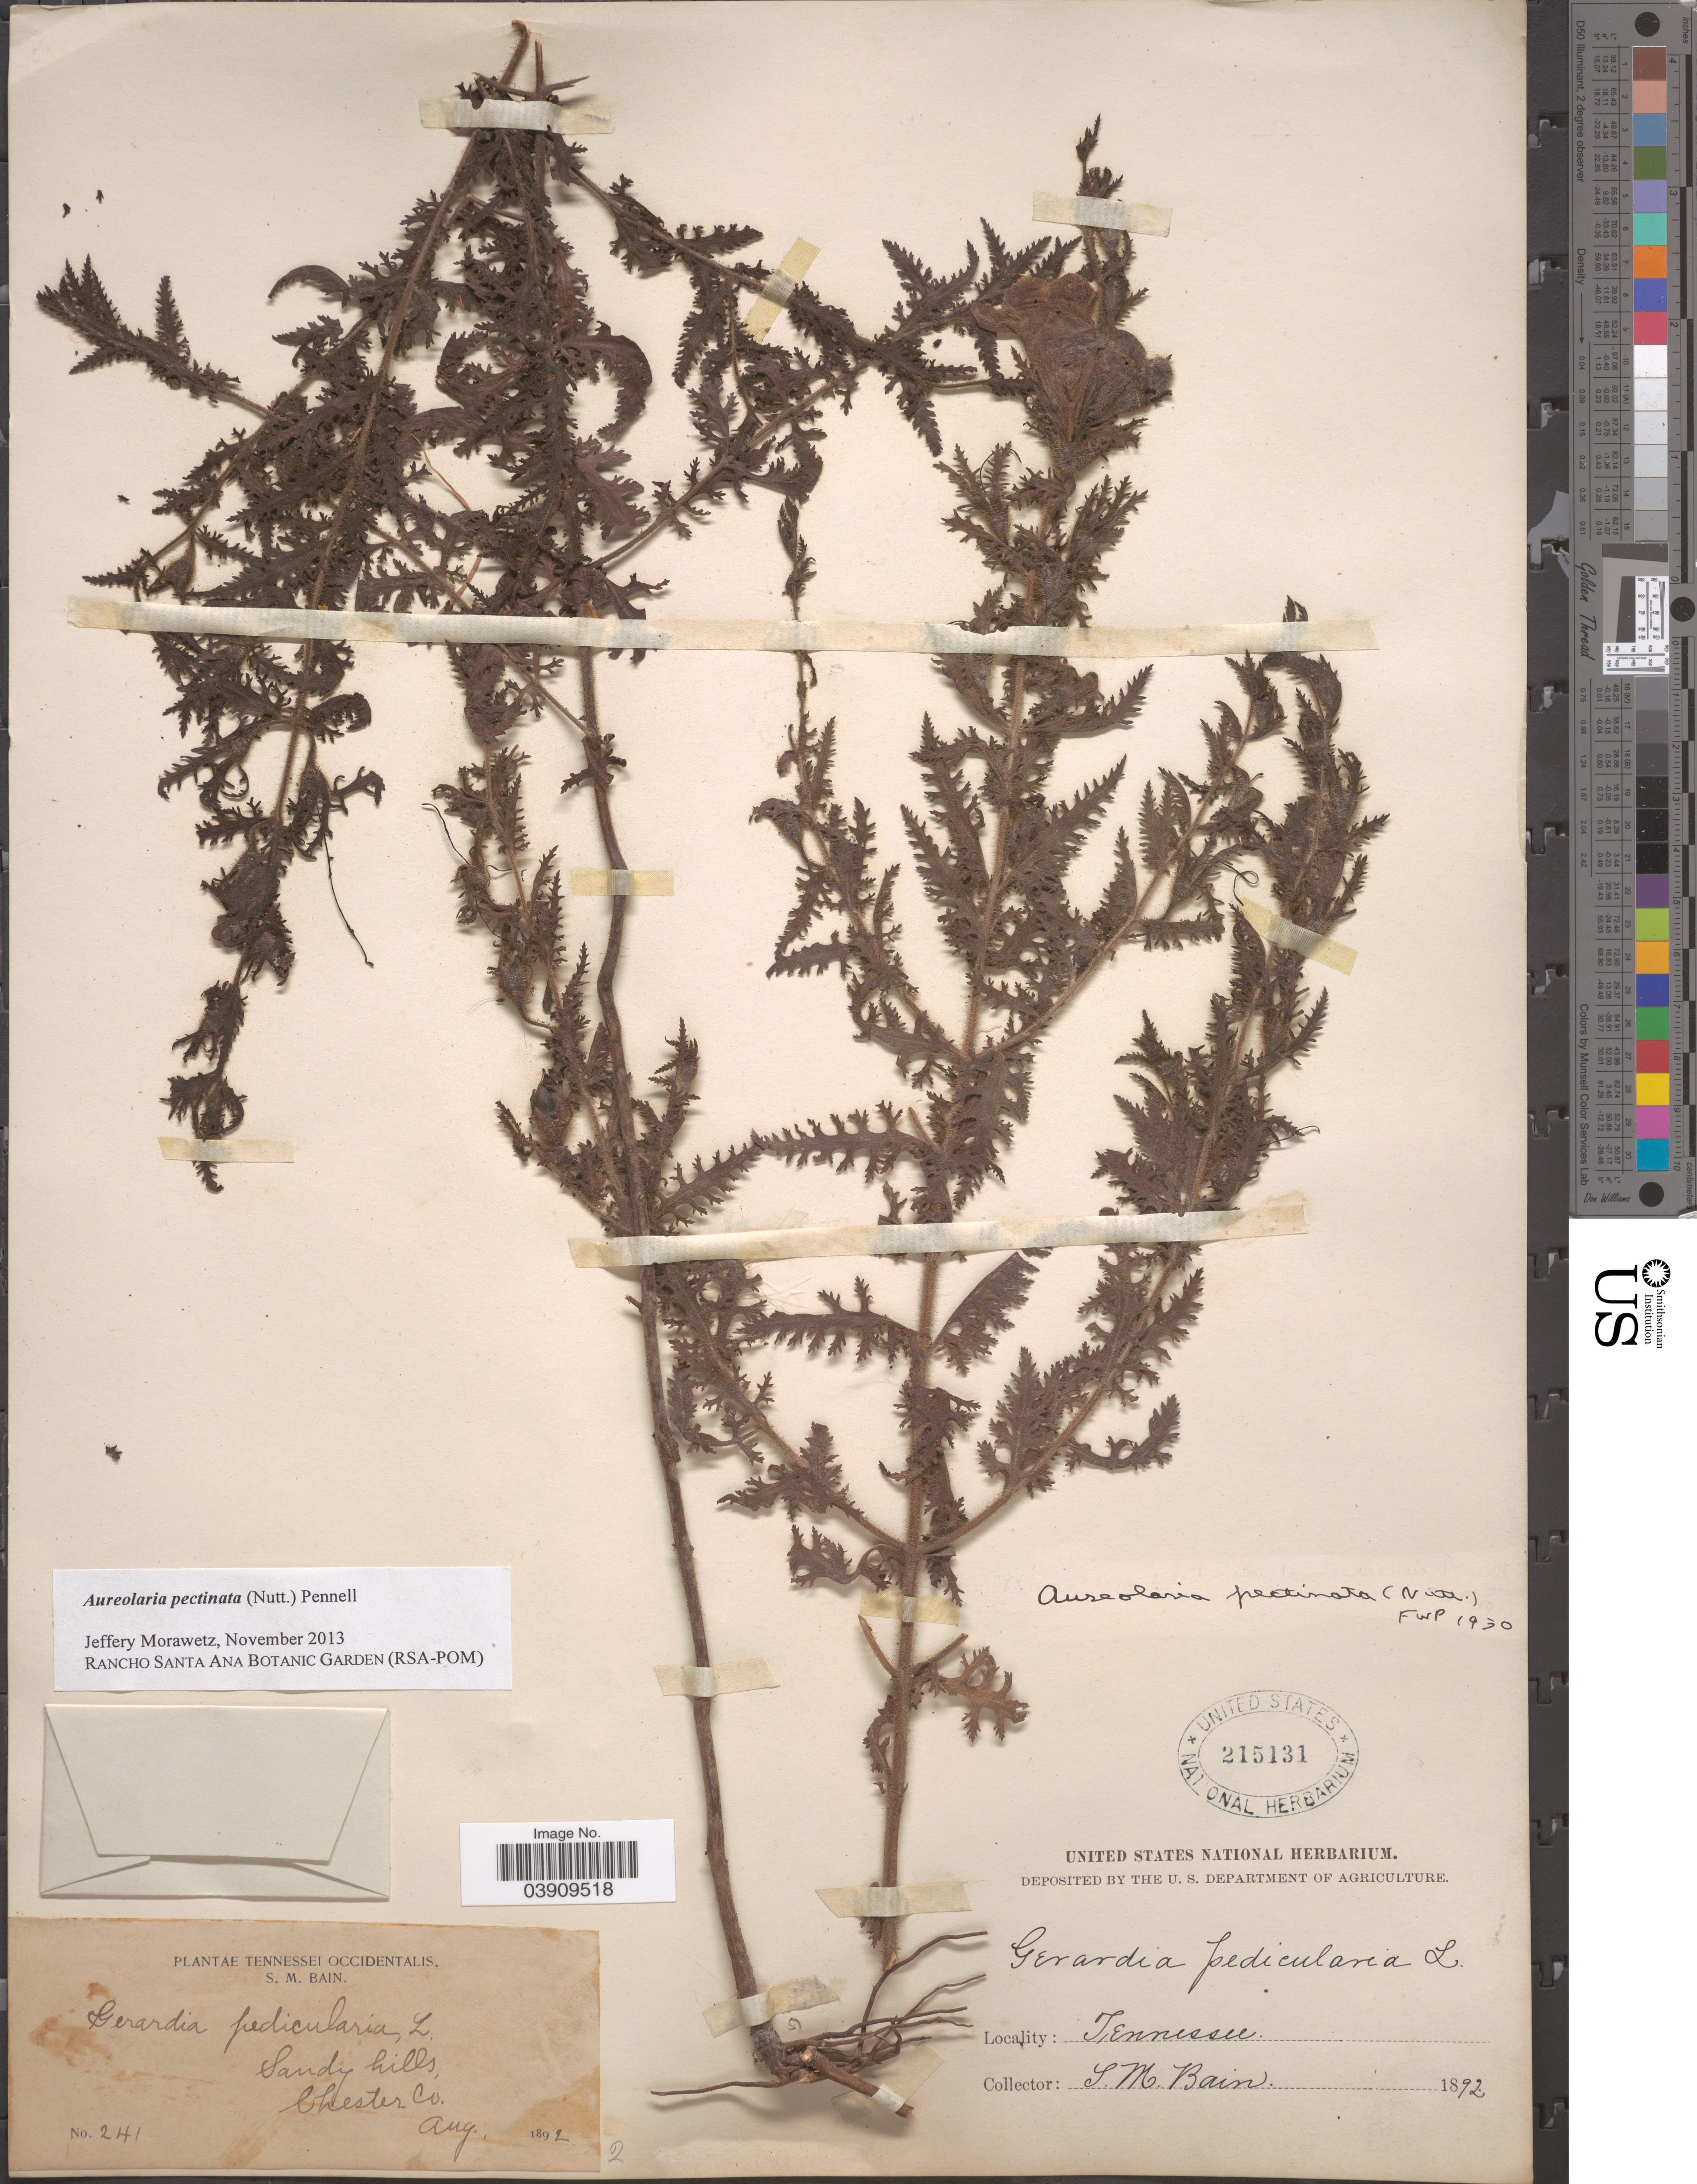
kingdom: Plantae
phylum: Tracheophyta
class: Magnoliopsida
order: Lamiales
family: Orobanchaceae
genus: Aureolaria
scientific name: Aureolaria pectinata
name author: (Nutt.) Pennell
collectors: S. M. Bain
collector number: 241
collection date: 1892-08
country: United States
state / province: Tennessee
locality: Tennessei Occidentalis. Chester Co.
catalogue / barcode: US 215131